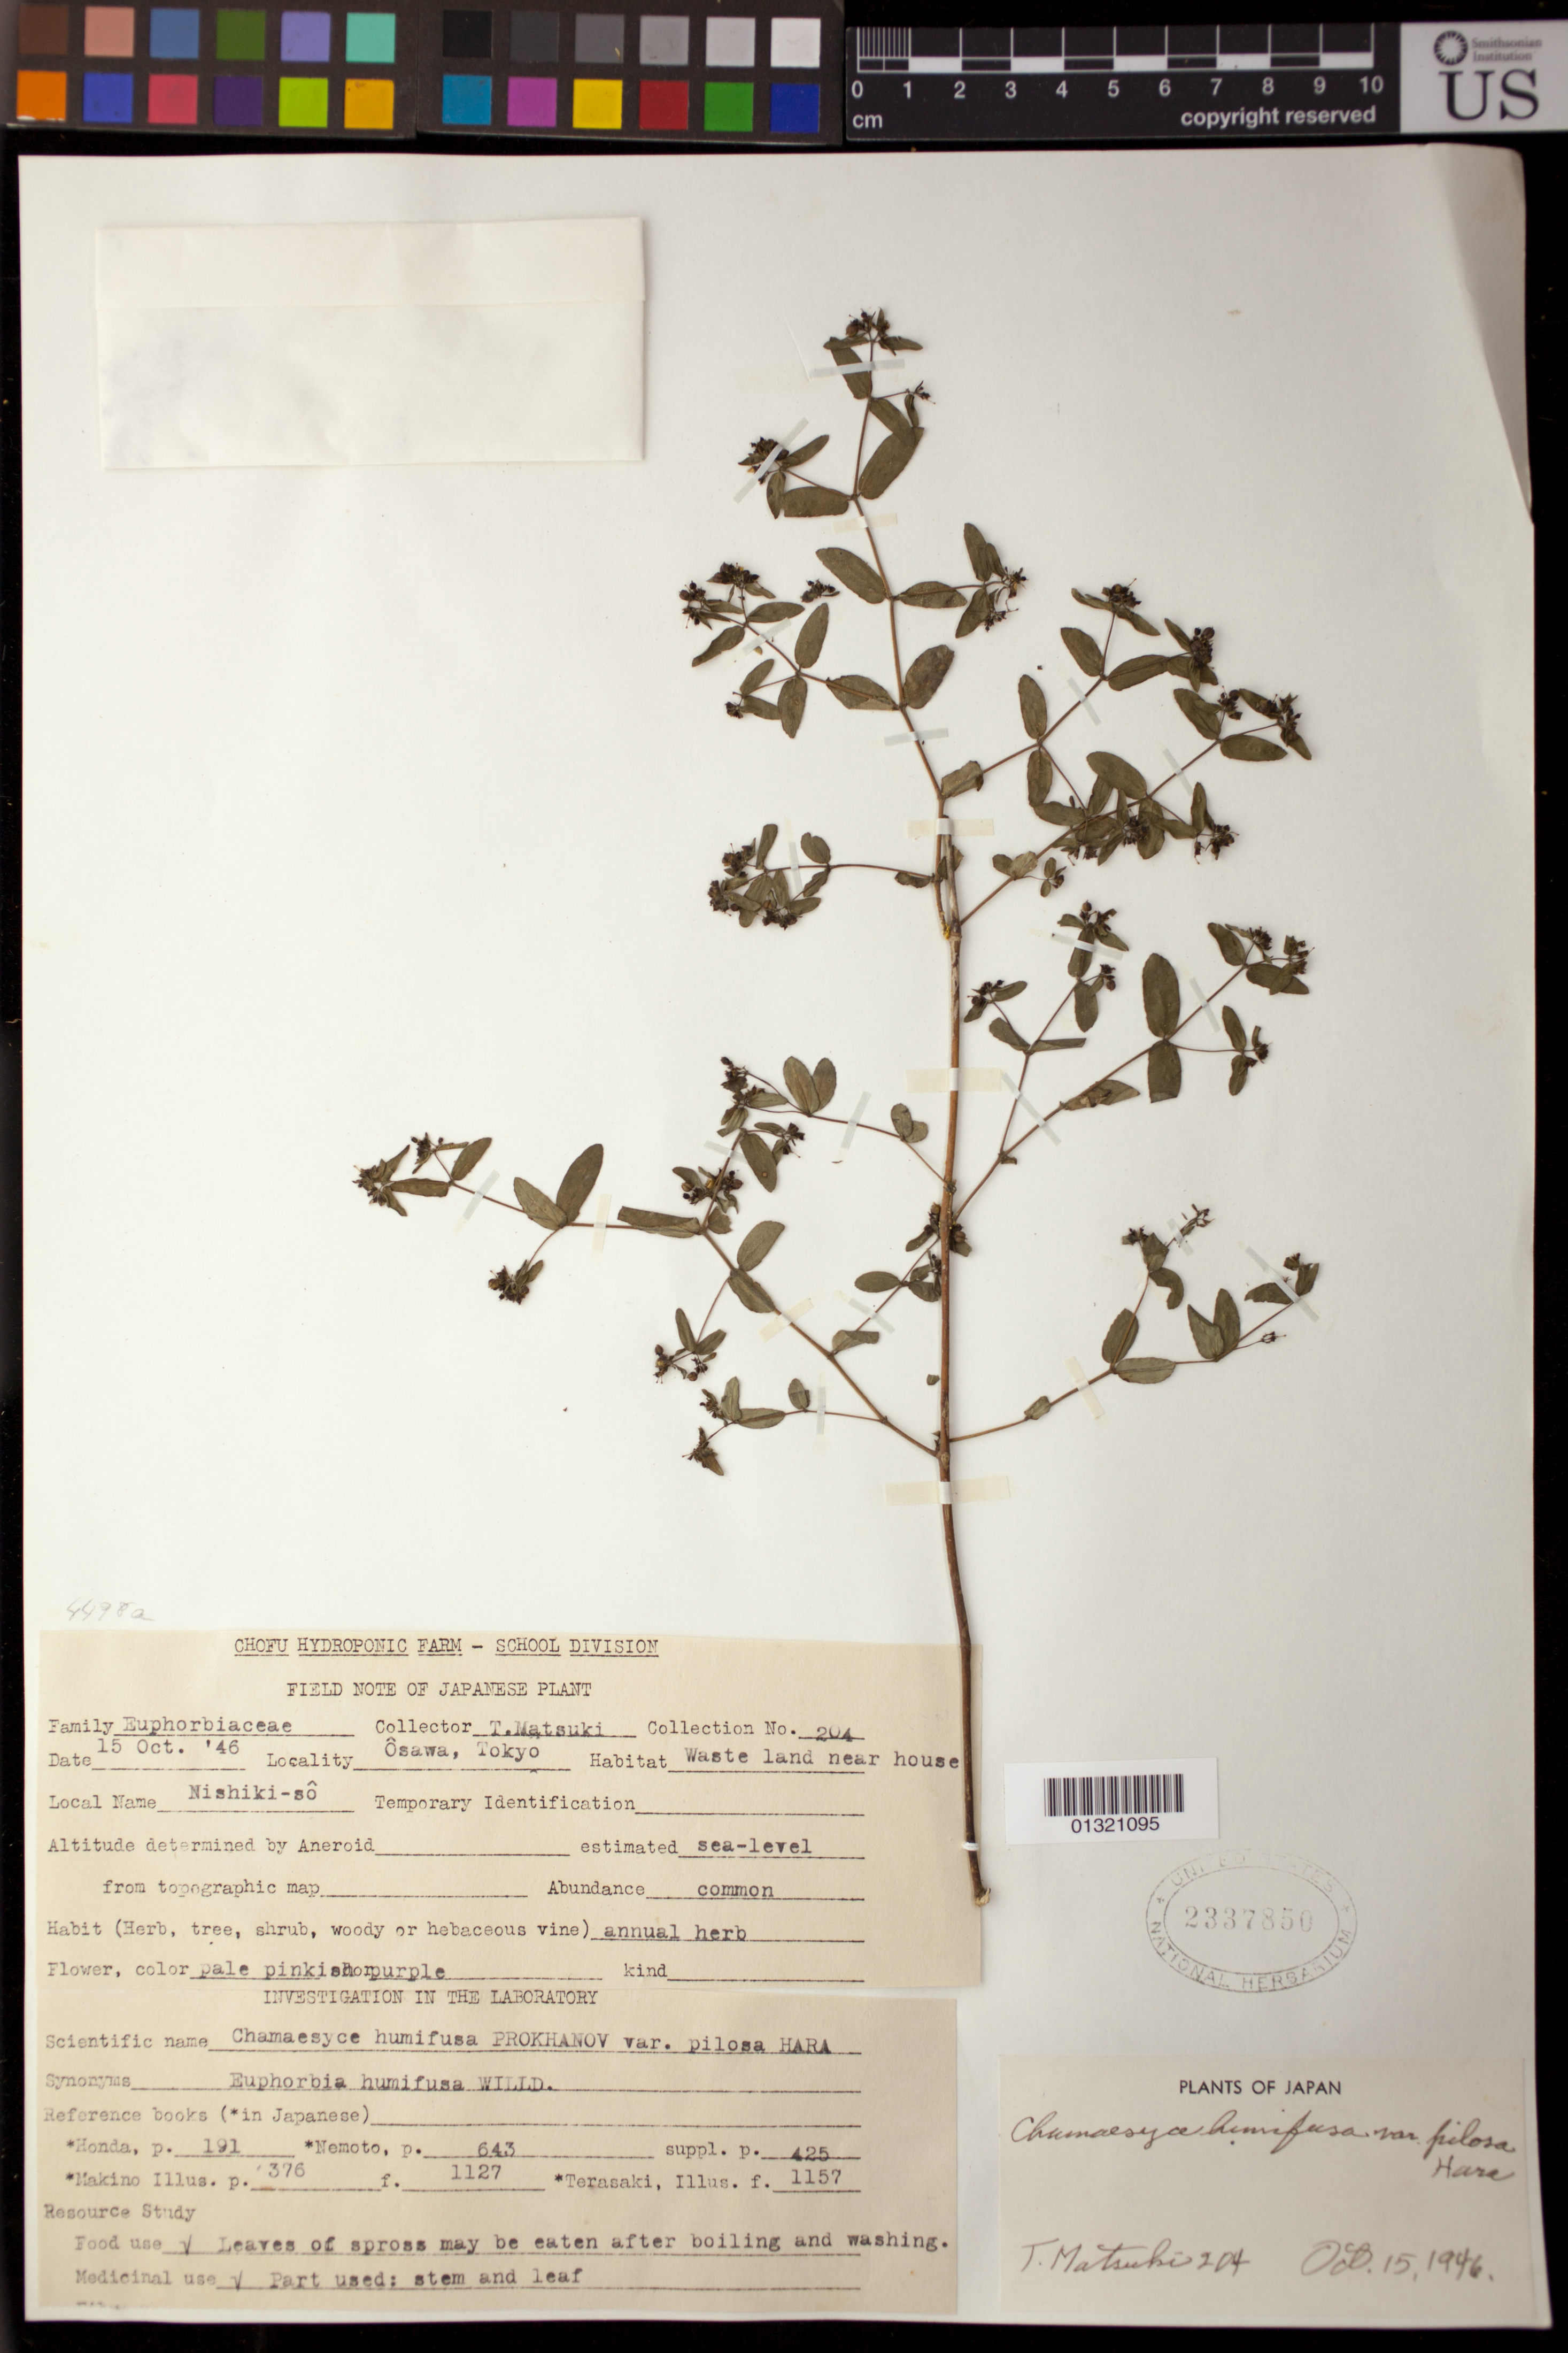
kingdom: Plantae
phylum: Tracheophyta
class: Magnoliopsida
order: Malpighiales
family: Euphorbiaceae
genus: Euphorbia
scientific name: Euphorbia humifusa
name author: Willd. ex Schlecht.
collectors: T. Matsuki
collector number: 204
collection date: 1946-10-15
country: Japan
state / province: Tokyo, Federal City of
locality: Osawa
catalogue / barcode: US 2337850